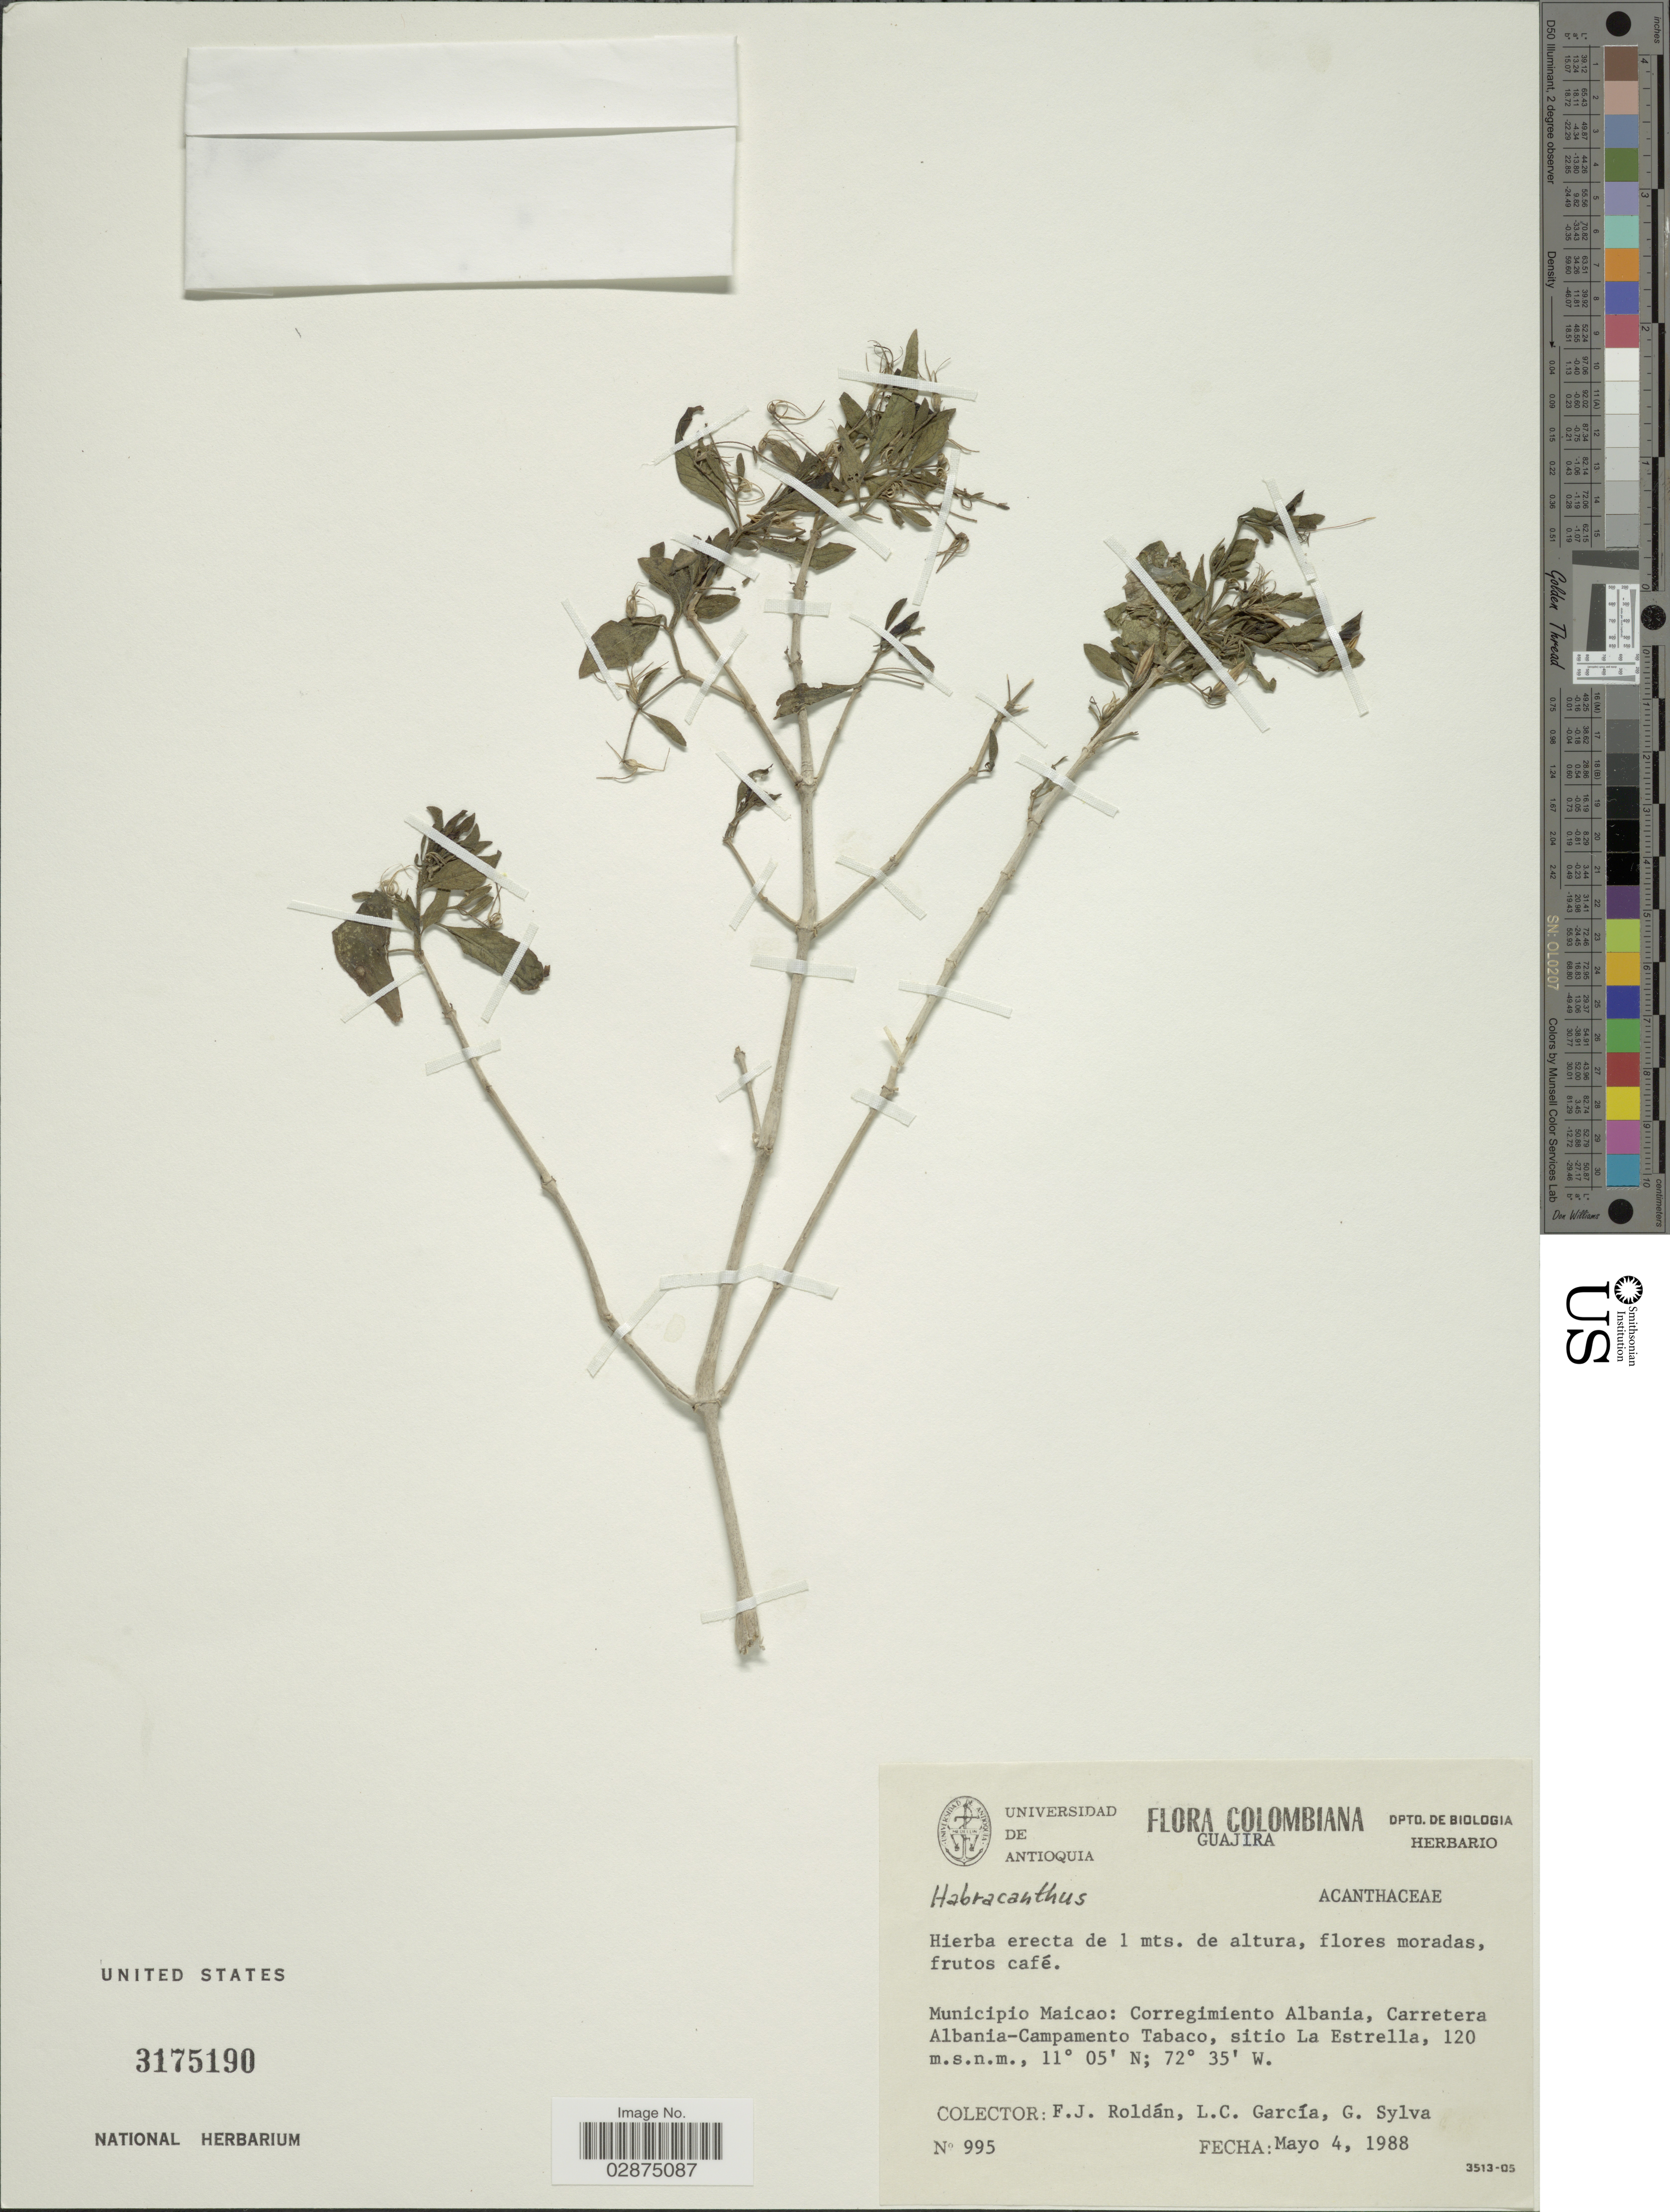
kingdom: Plantae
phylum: Tracheophyta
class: Magnoliopsida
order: Lamiales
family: Acanthaceae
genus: Habracanthus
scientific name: Habracanthus sp.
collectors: F. J. Roldán, L. C. Garcia & G. Sylva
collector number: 995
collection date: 1988-05-04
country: Colombia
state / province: La Guajira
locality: Municipio Maicao: Corregimiento Albania, Carretera Albania-Campamento Tabaco, sitio La Estrella.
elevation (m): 120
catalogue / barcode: US 3175190